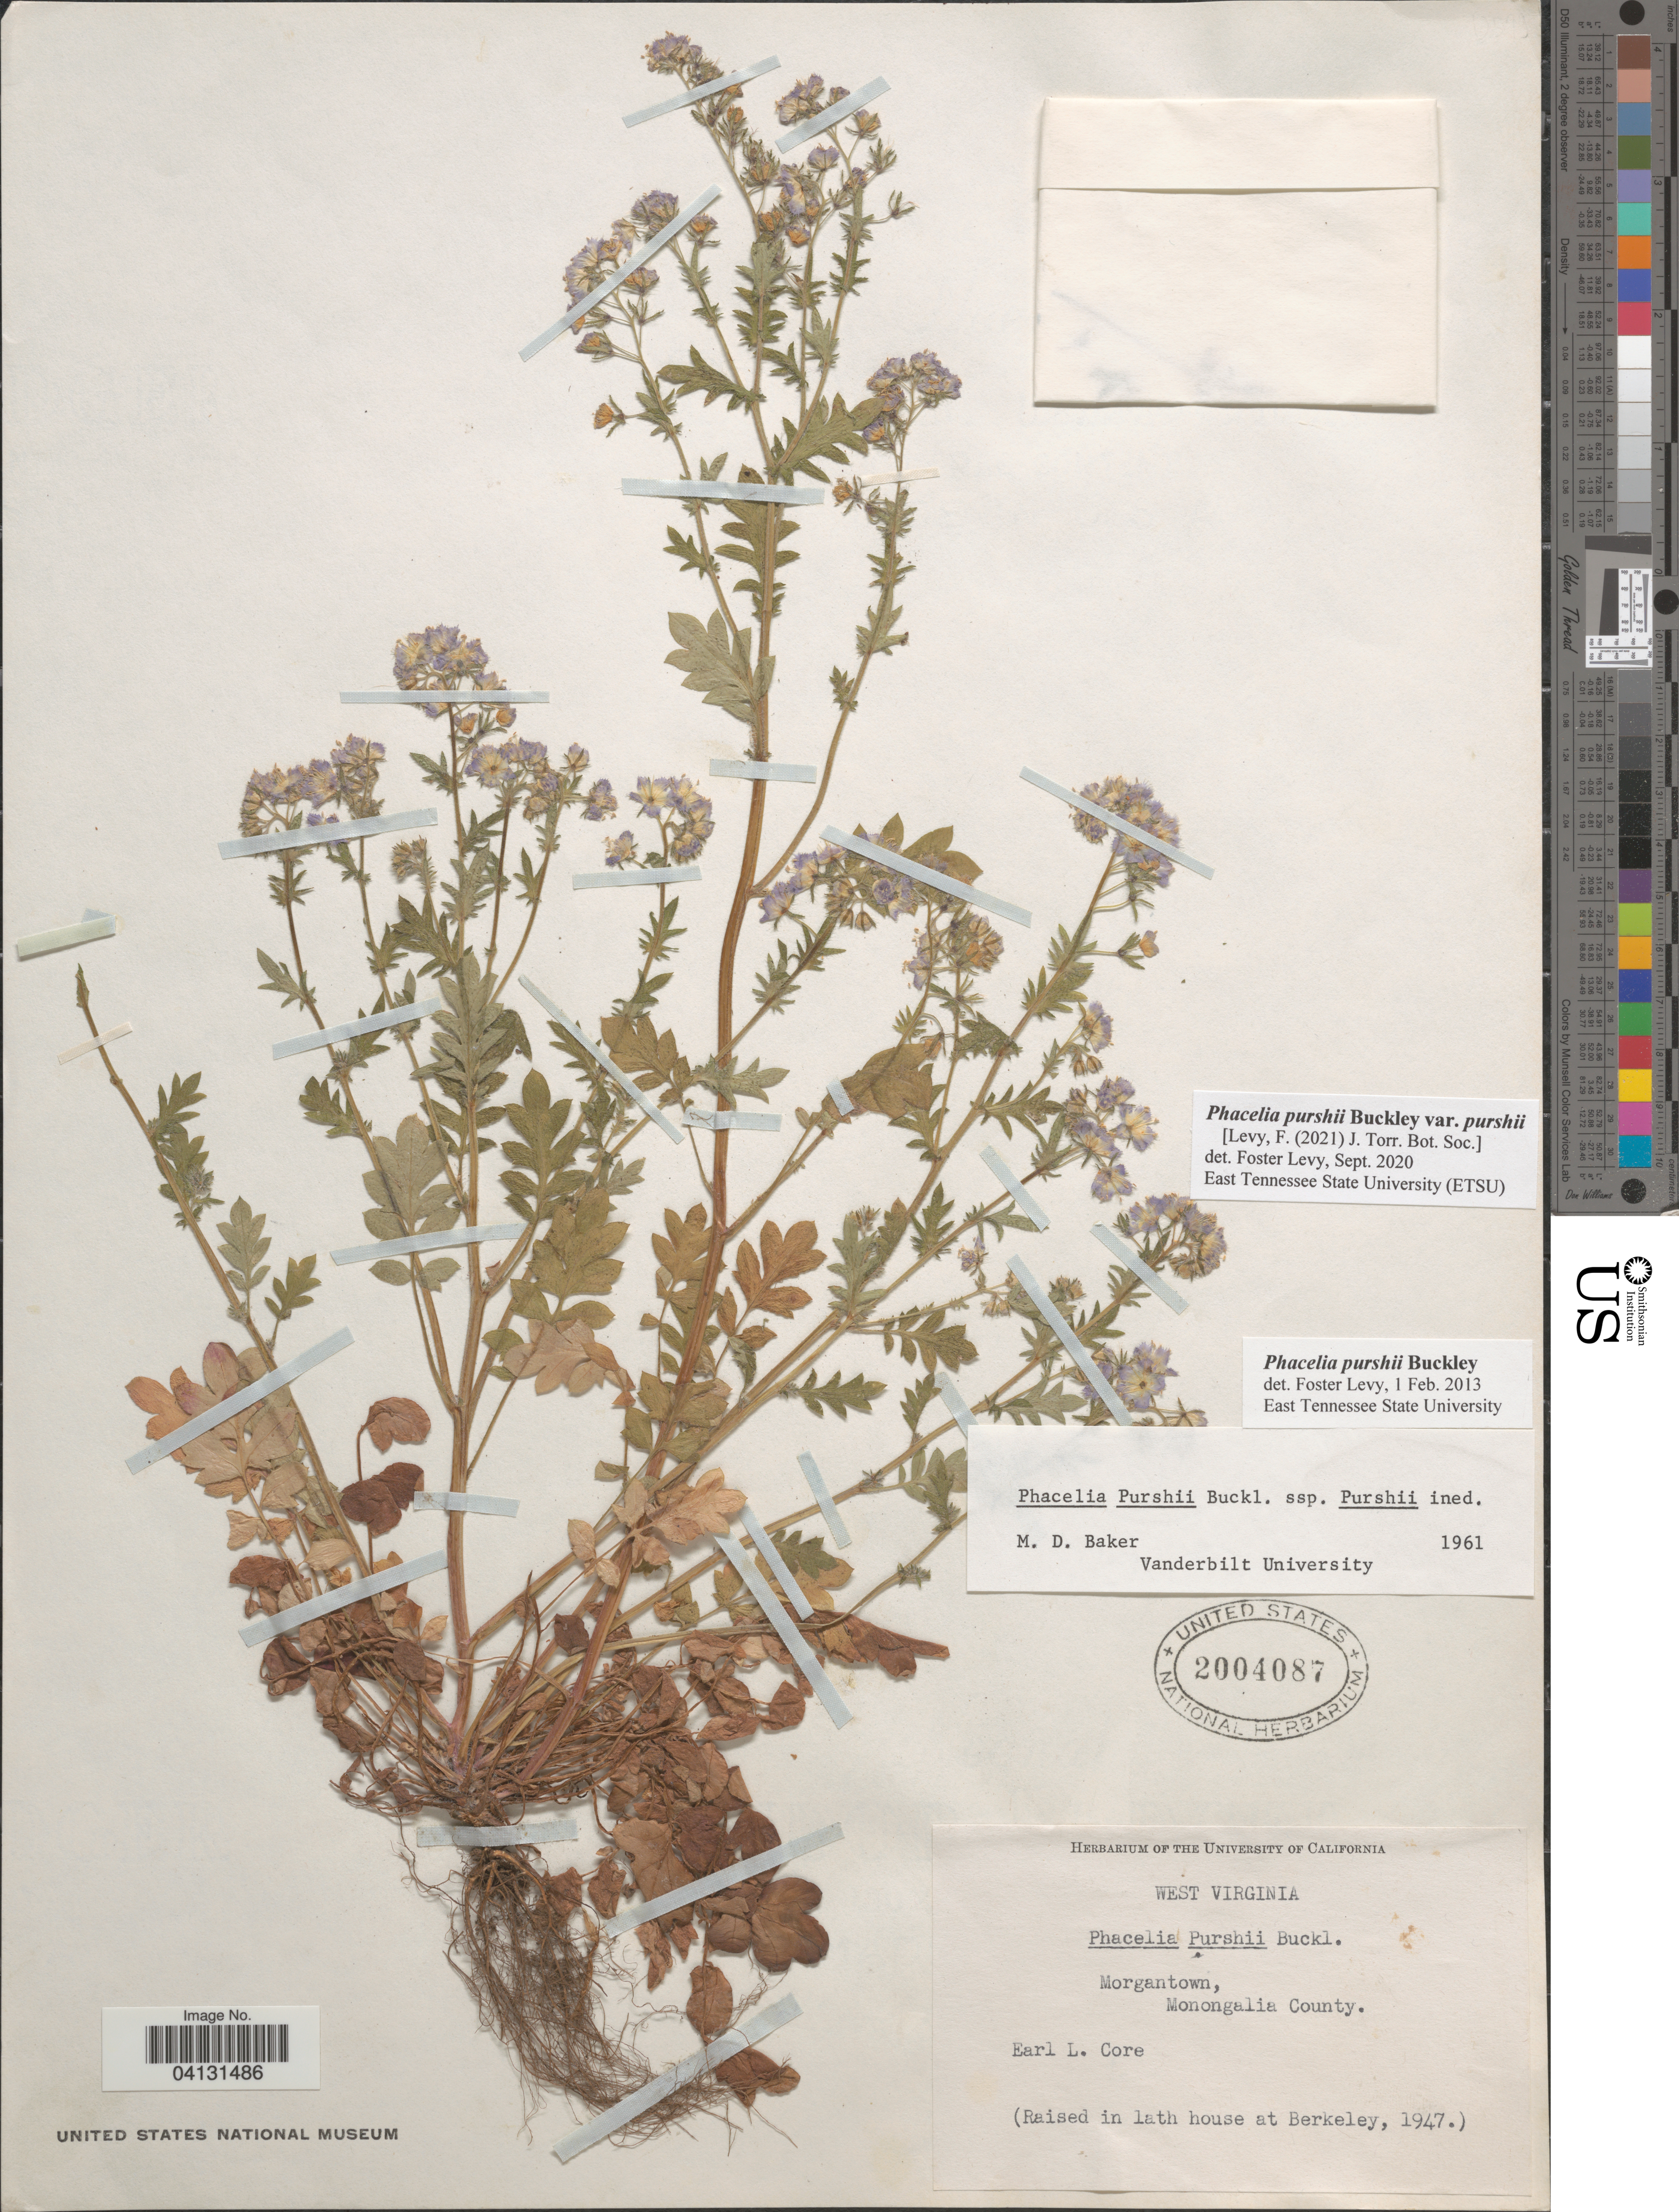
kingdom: Plantae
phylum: Tracheophyta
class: Magnoliopsida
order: Boraginales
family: Hydrophyllaceae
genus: Phacelia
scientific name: Phacelia purshii var. purshii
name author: Buckley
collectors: E. L. Core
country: United States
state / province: West Virginia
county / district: Monongalia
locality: Morgantown, Monongalia County.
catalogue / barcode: US 2004087